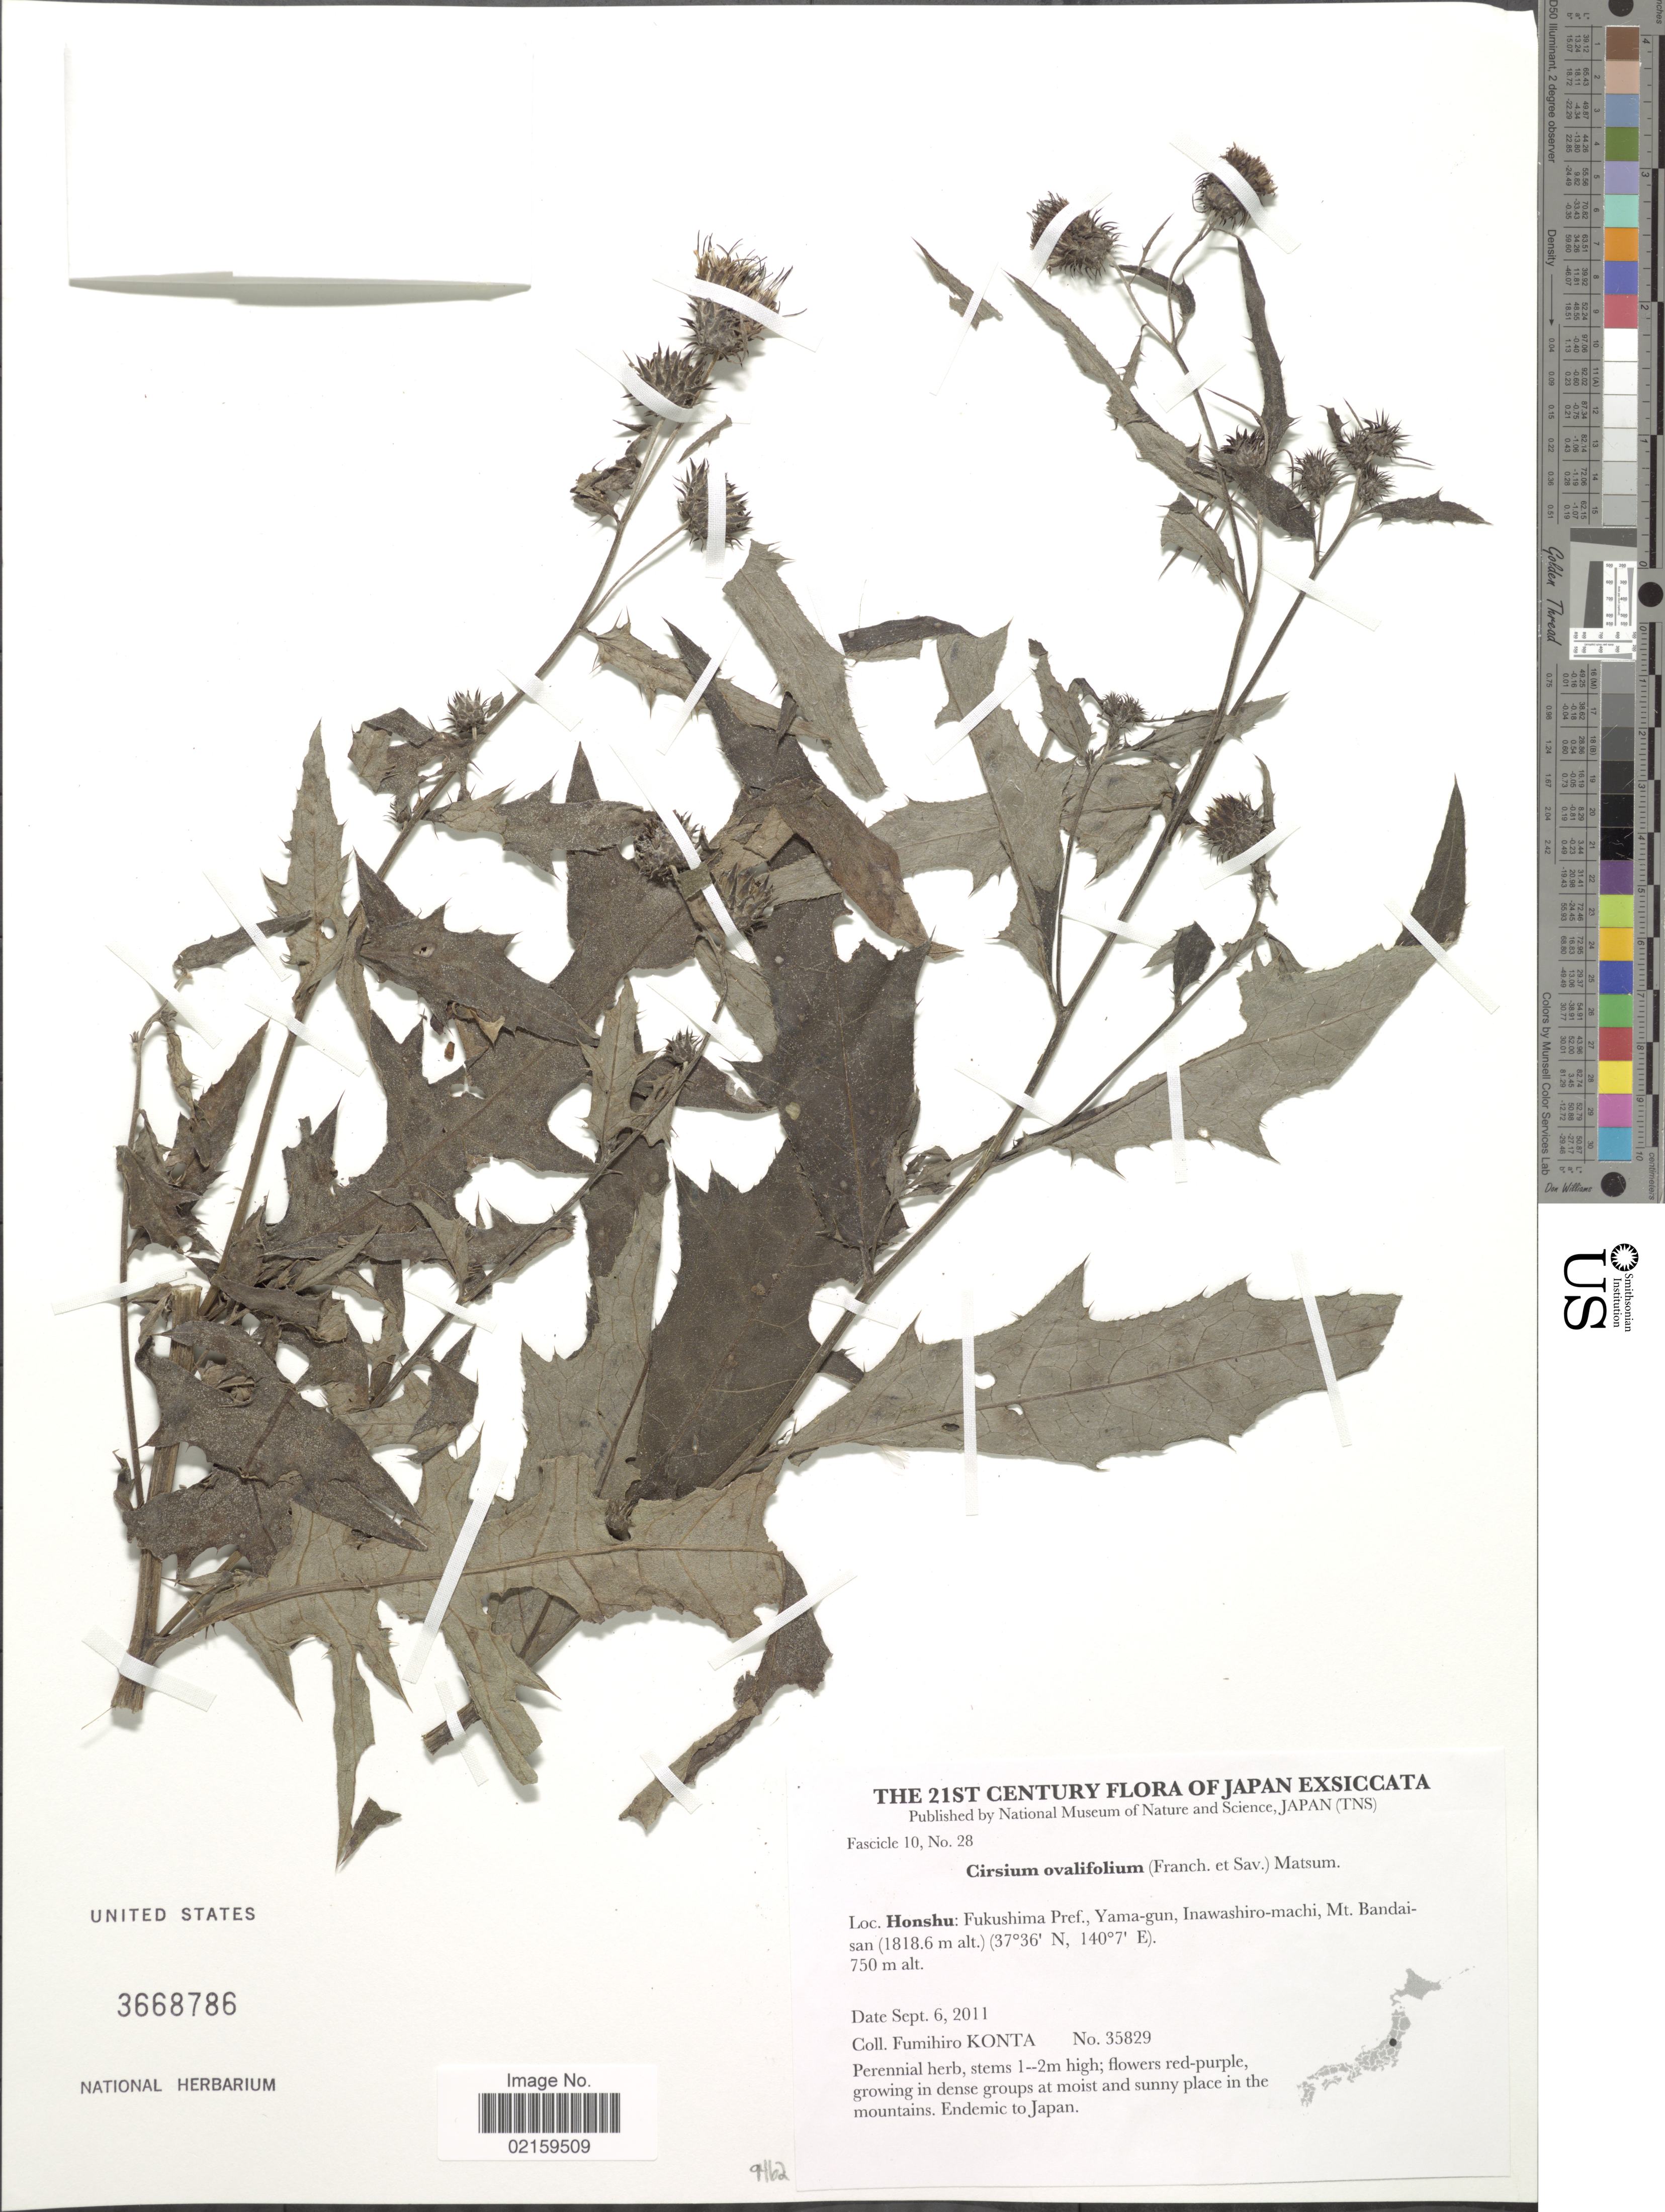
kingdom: Plantae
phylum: Tracheophyta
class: Magnoliopsida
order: Asterales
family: Asteraceae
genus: Cirsium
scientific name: Cirsium nipponicum var. incomptum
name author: (Maxim.) Kitam. ex Ohwi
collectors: F. Konta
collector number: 35829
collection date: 2011-09-06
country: Japan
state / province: Hukusima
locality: Honshu: Fukushima Pref., Yama-gun, Inawashiro-machi, Mt. Bandai-san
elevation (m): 1818.6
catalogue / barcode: US 3668786